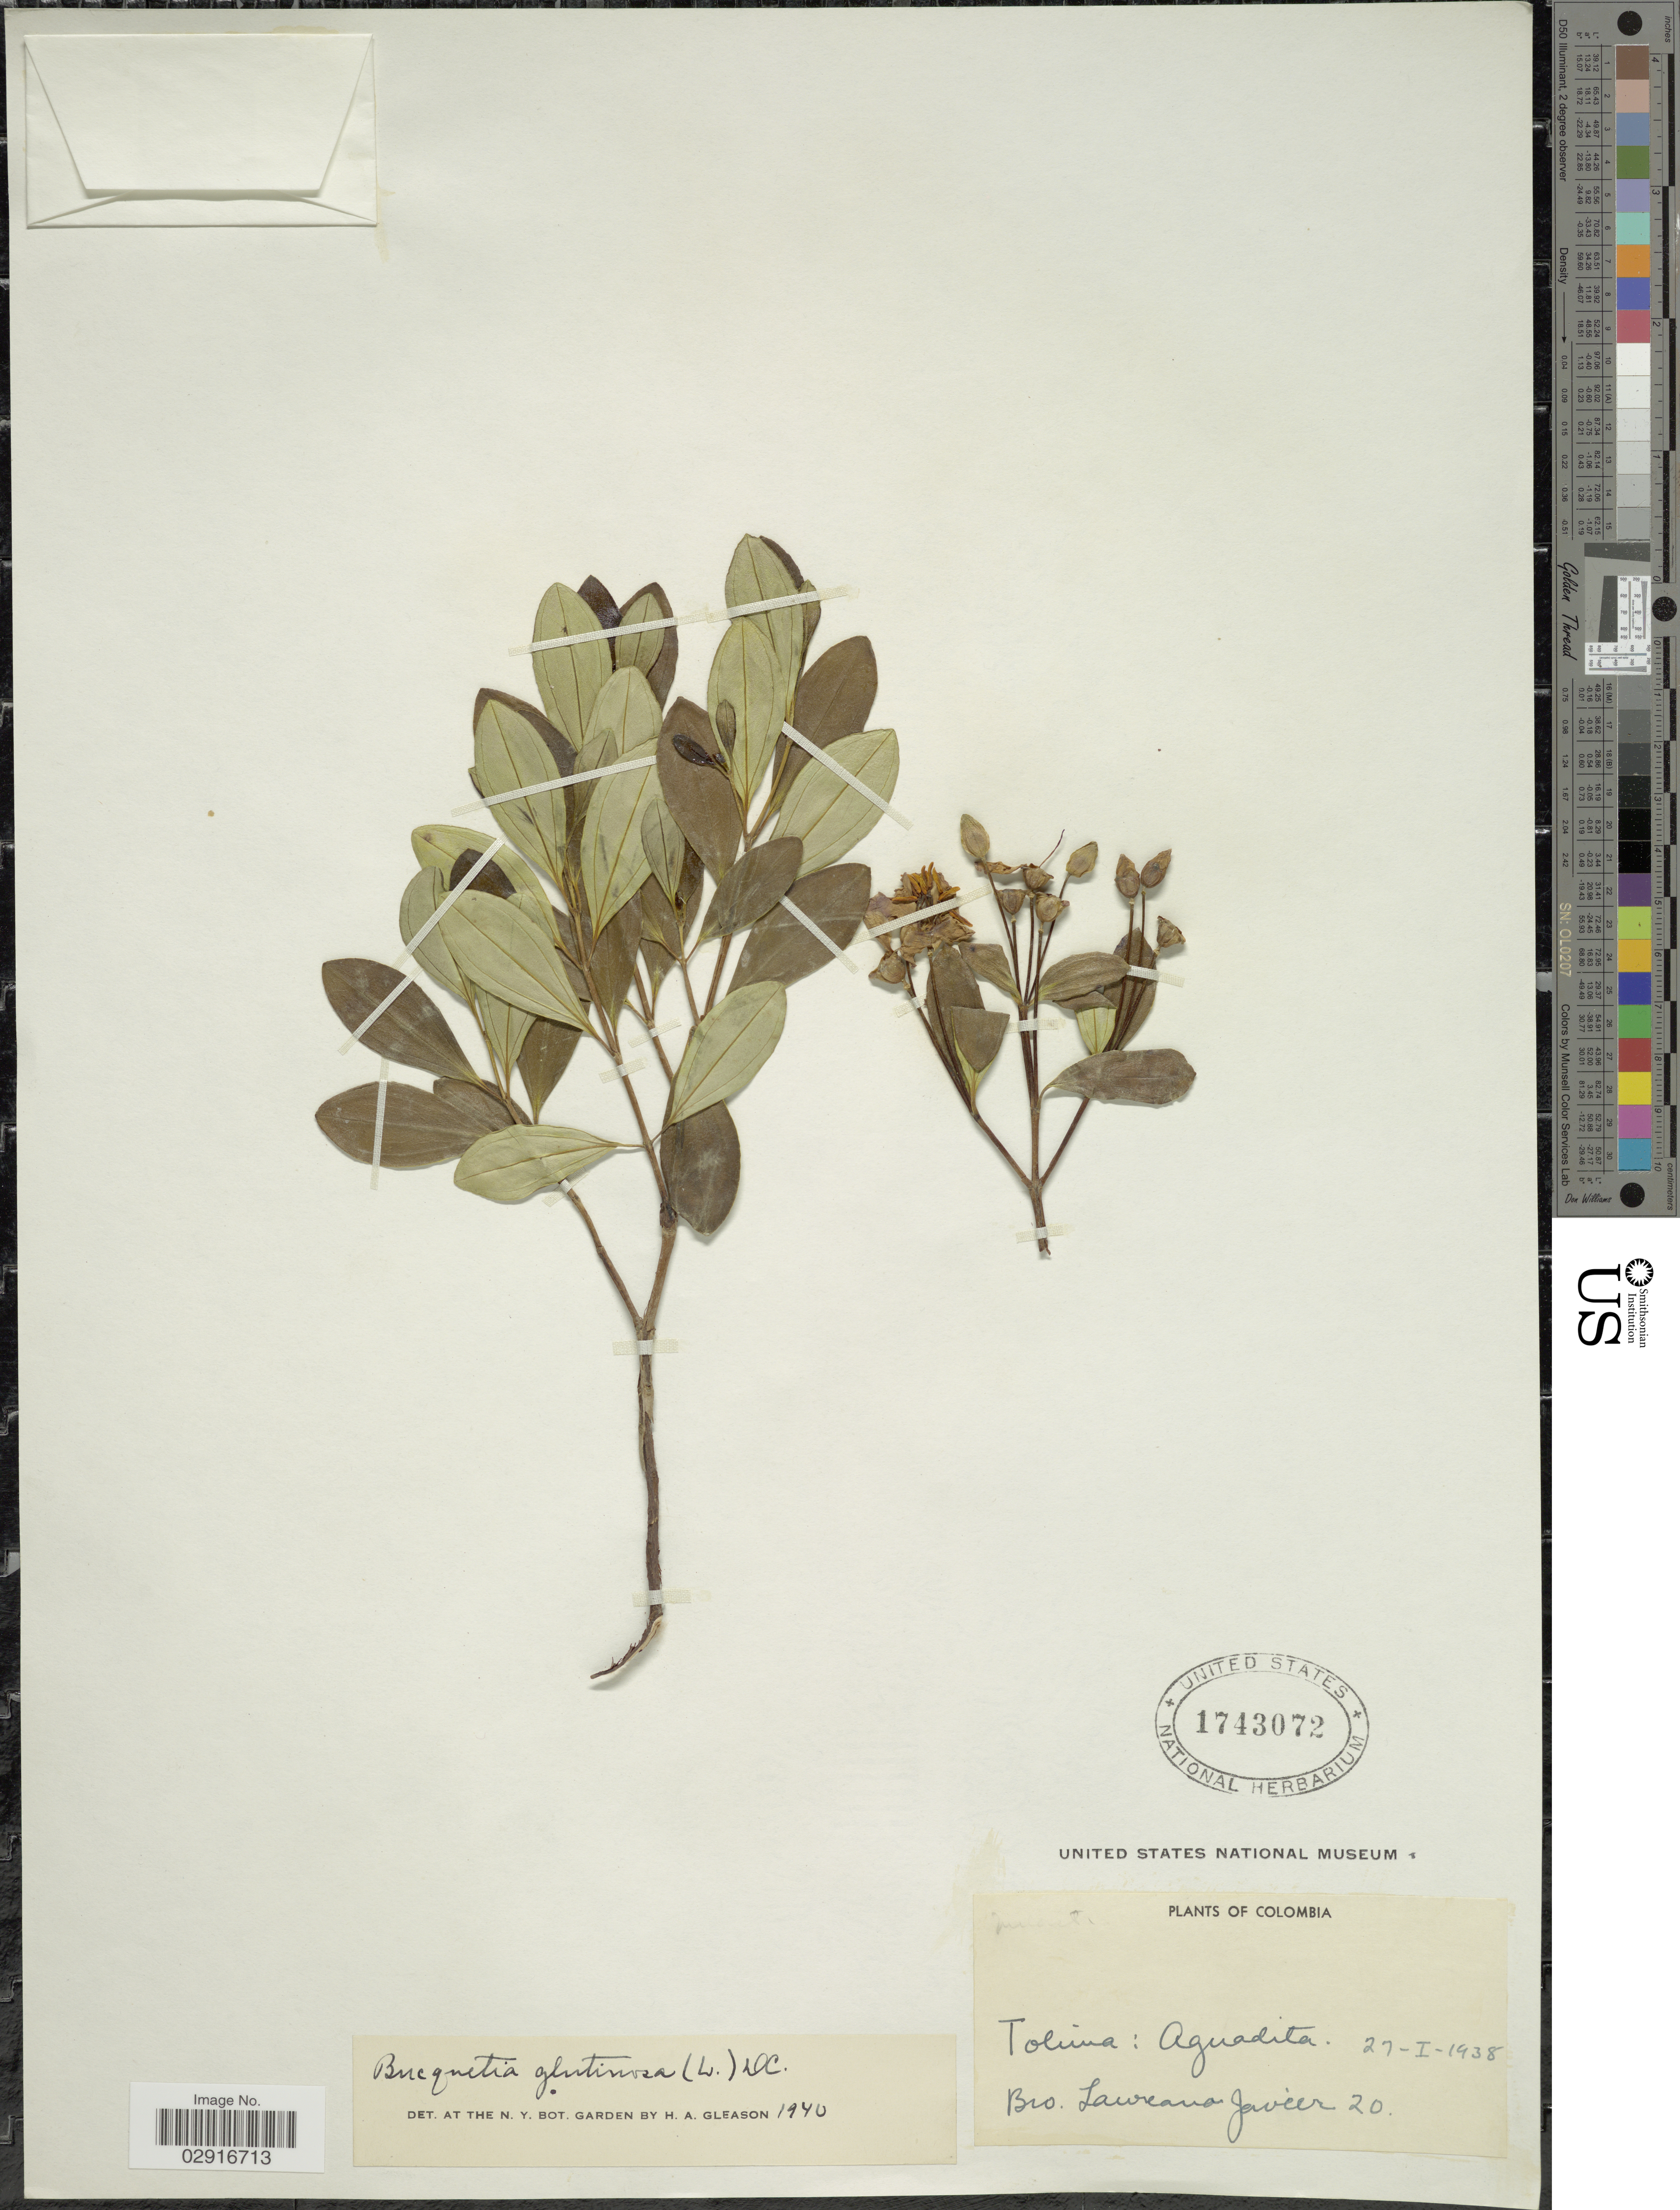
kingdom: Plantae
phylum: Tracheophyta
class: Magnoliopsida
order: Myrtales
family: Melastomataceae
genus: Bucquetia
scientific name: Bucquetia glutinosa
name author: DC.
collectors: L. Javier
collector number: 20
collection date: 1938-01-27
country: Colombia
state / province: Tolima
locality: Aguadita.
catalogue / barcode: US 1743072